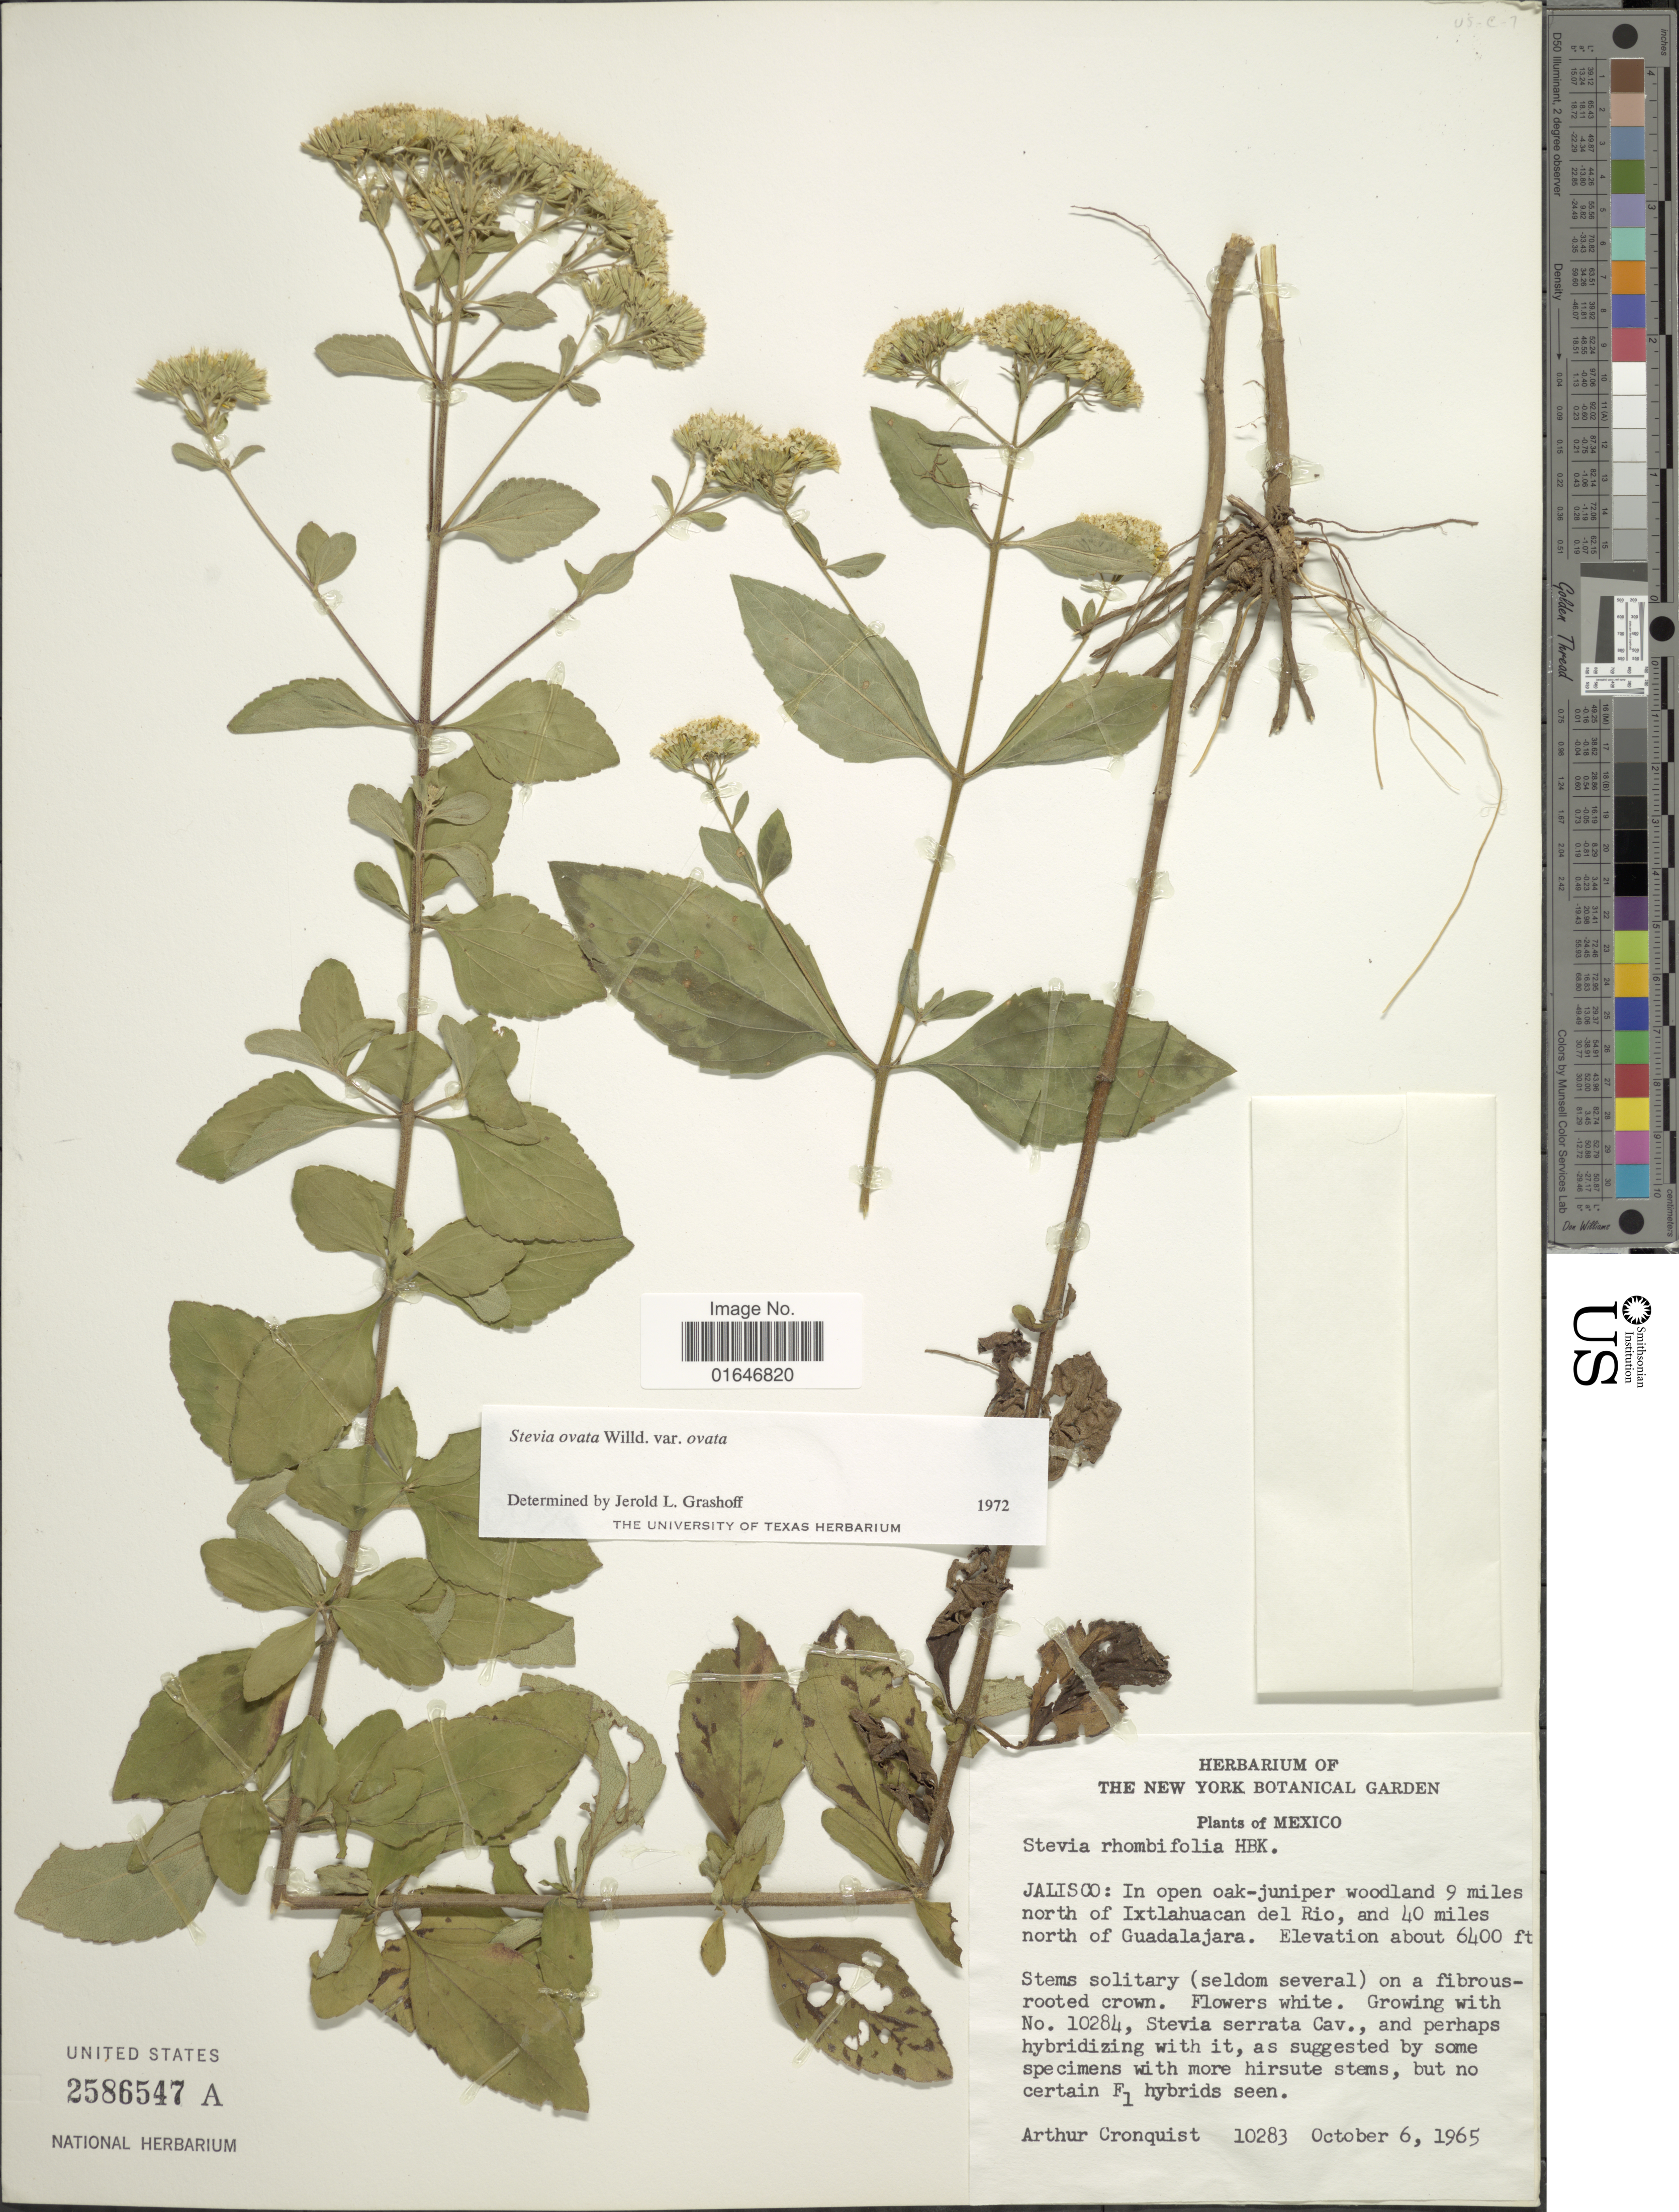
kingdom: Plantae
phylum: Tracheophyta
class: Magnoliopsida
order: Asterales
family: Asteraceae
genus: Stevia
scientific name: Stevia ovata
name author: Willd.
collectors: A. J. Cronquist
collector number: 10283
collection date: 1965-10-06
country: Mexico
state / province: Jalisco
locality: In open oak-juniper woodland 9 miles north of Ixtlahuacan del Rio, and 40 miles north of Guadalajara.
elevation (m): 1951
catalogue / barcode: US 2586547A